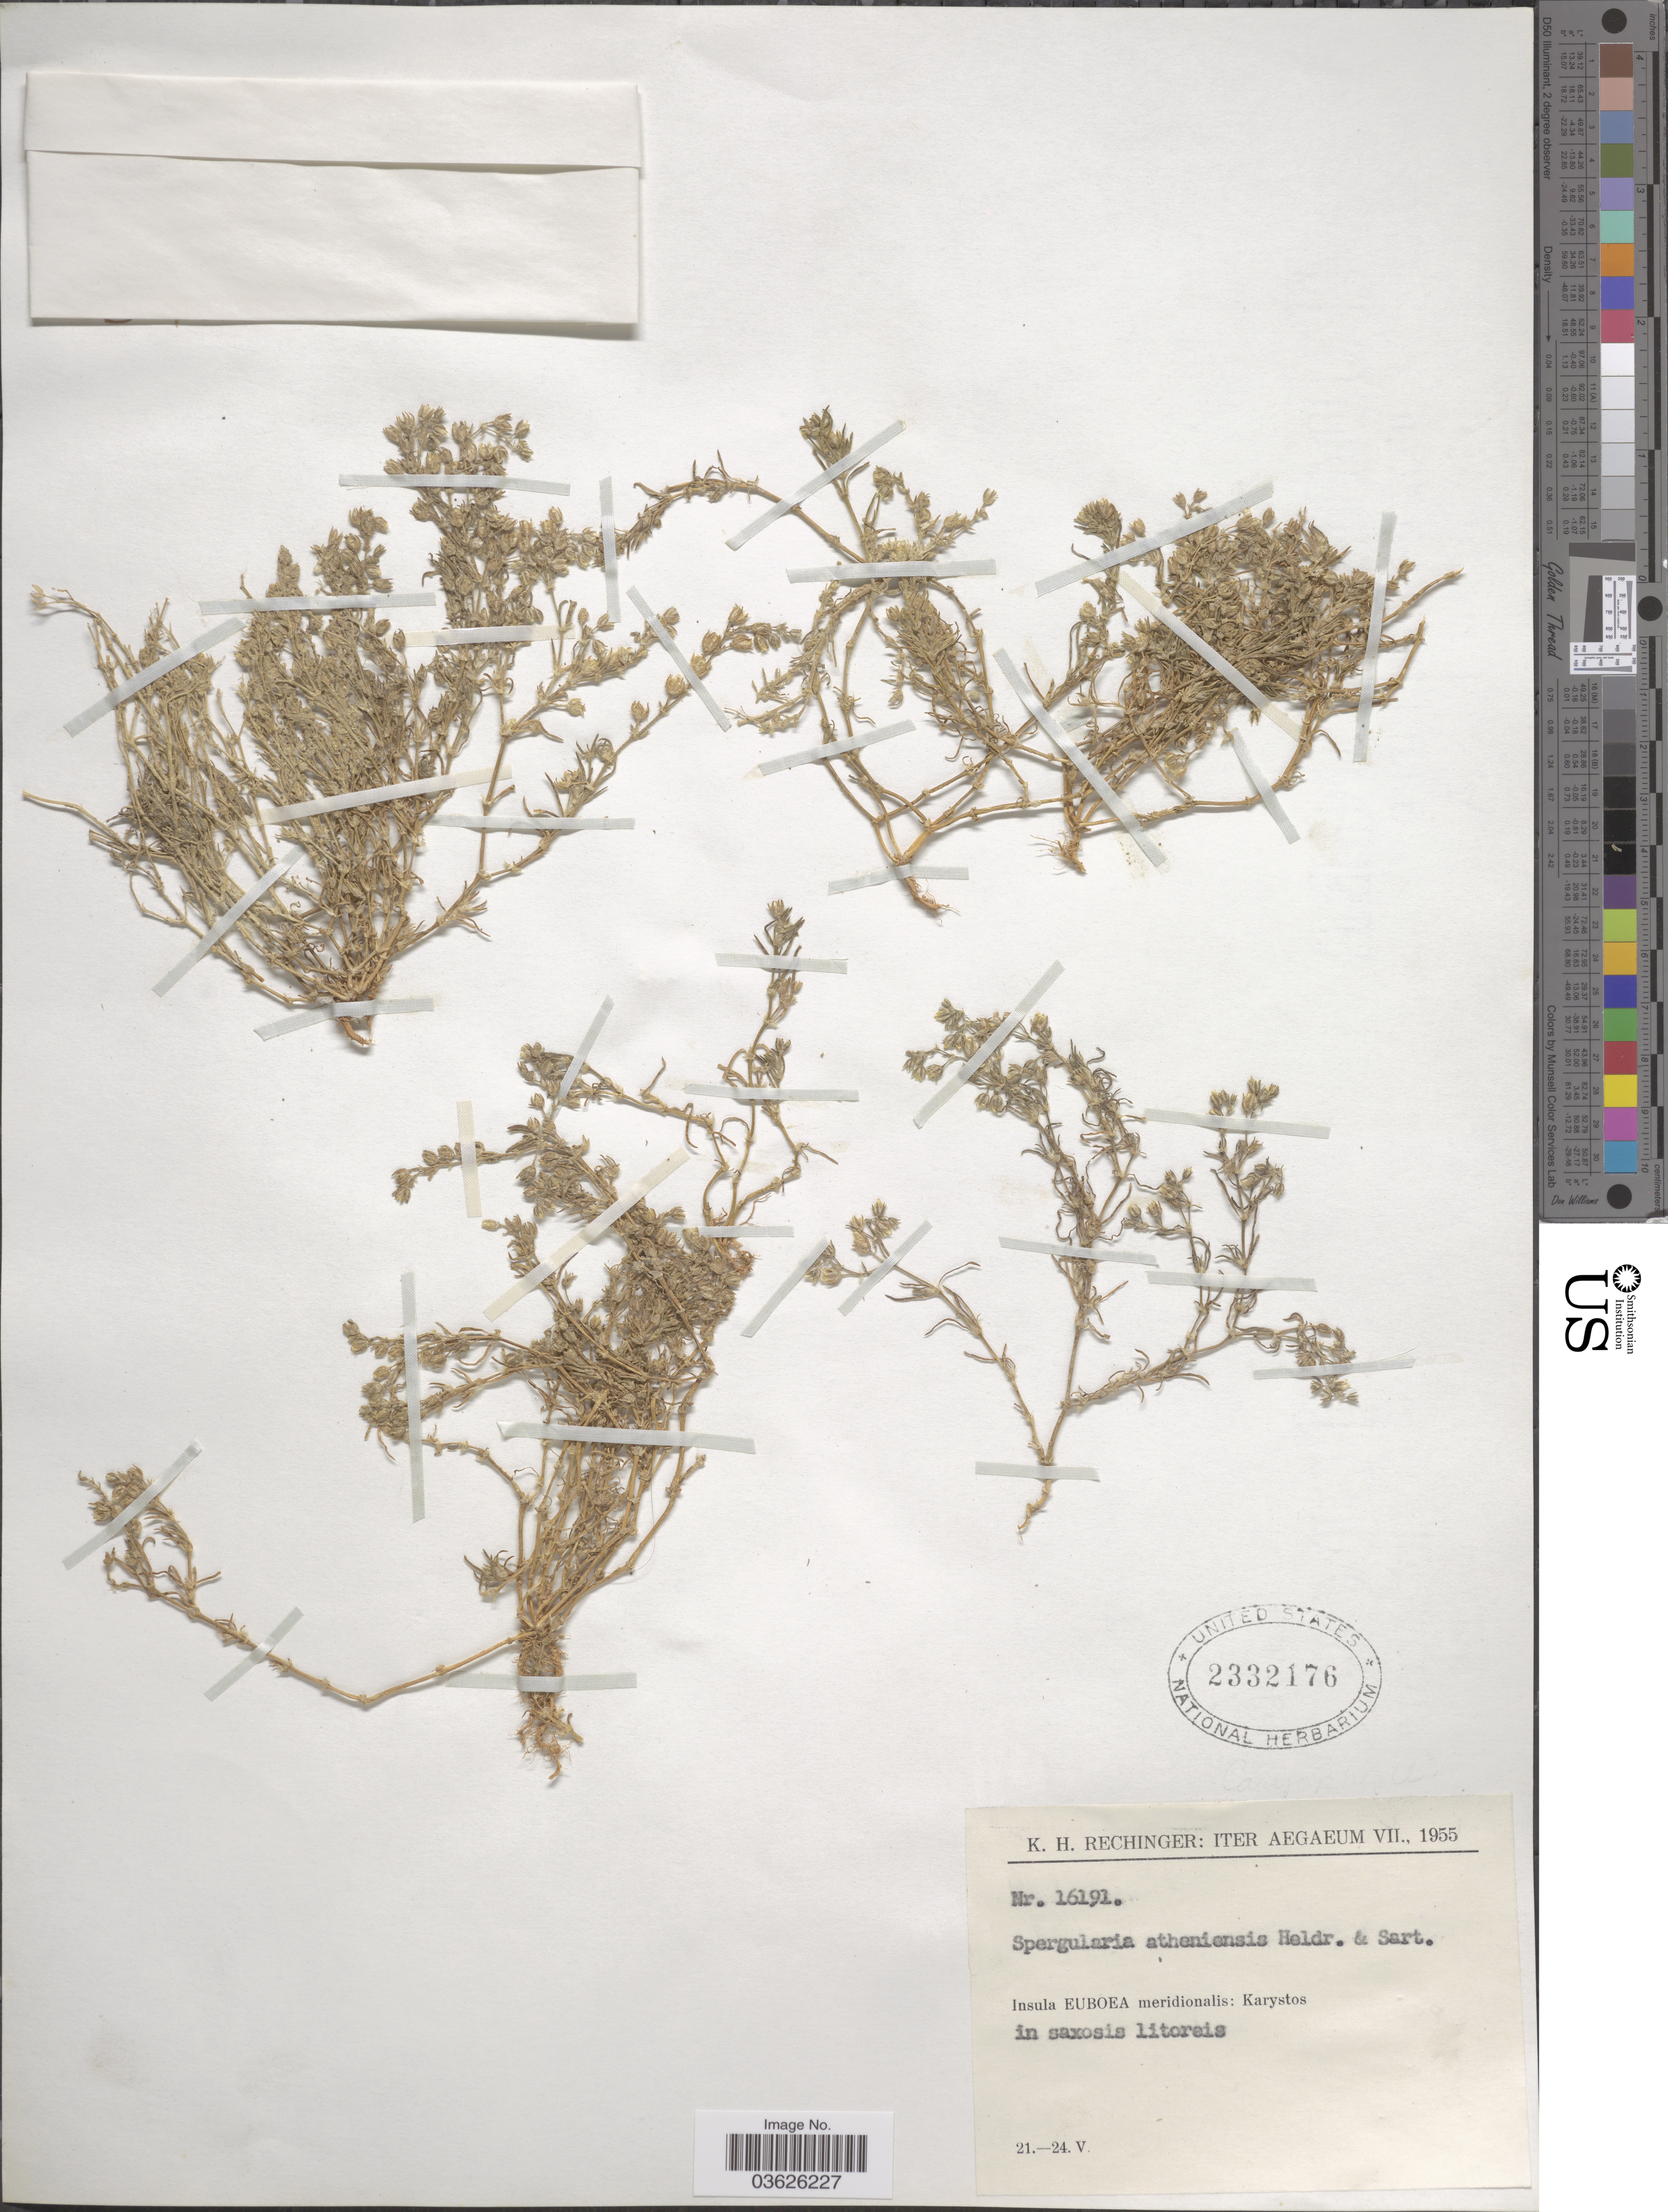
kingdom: Plantae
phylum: Tracheophyta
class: Magnoliopsida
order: Caryophyllales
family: Caryophyllaceae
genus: Spergularia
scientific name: Spergularia atheniensis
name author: Aschers. & Schweinf.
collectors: K. H. Rechinger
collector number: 16191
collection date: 1955-05-21/1955-05-24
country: Greece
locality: Iter Aegaeum. Insula Euboea meridionalis: Karystos.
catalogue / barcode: US 2332176